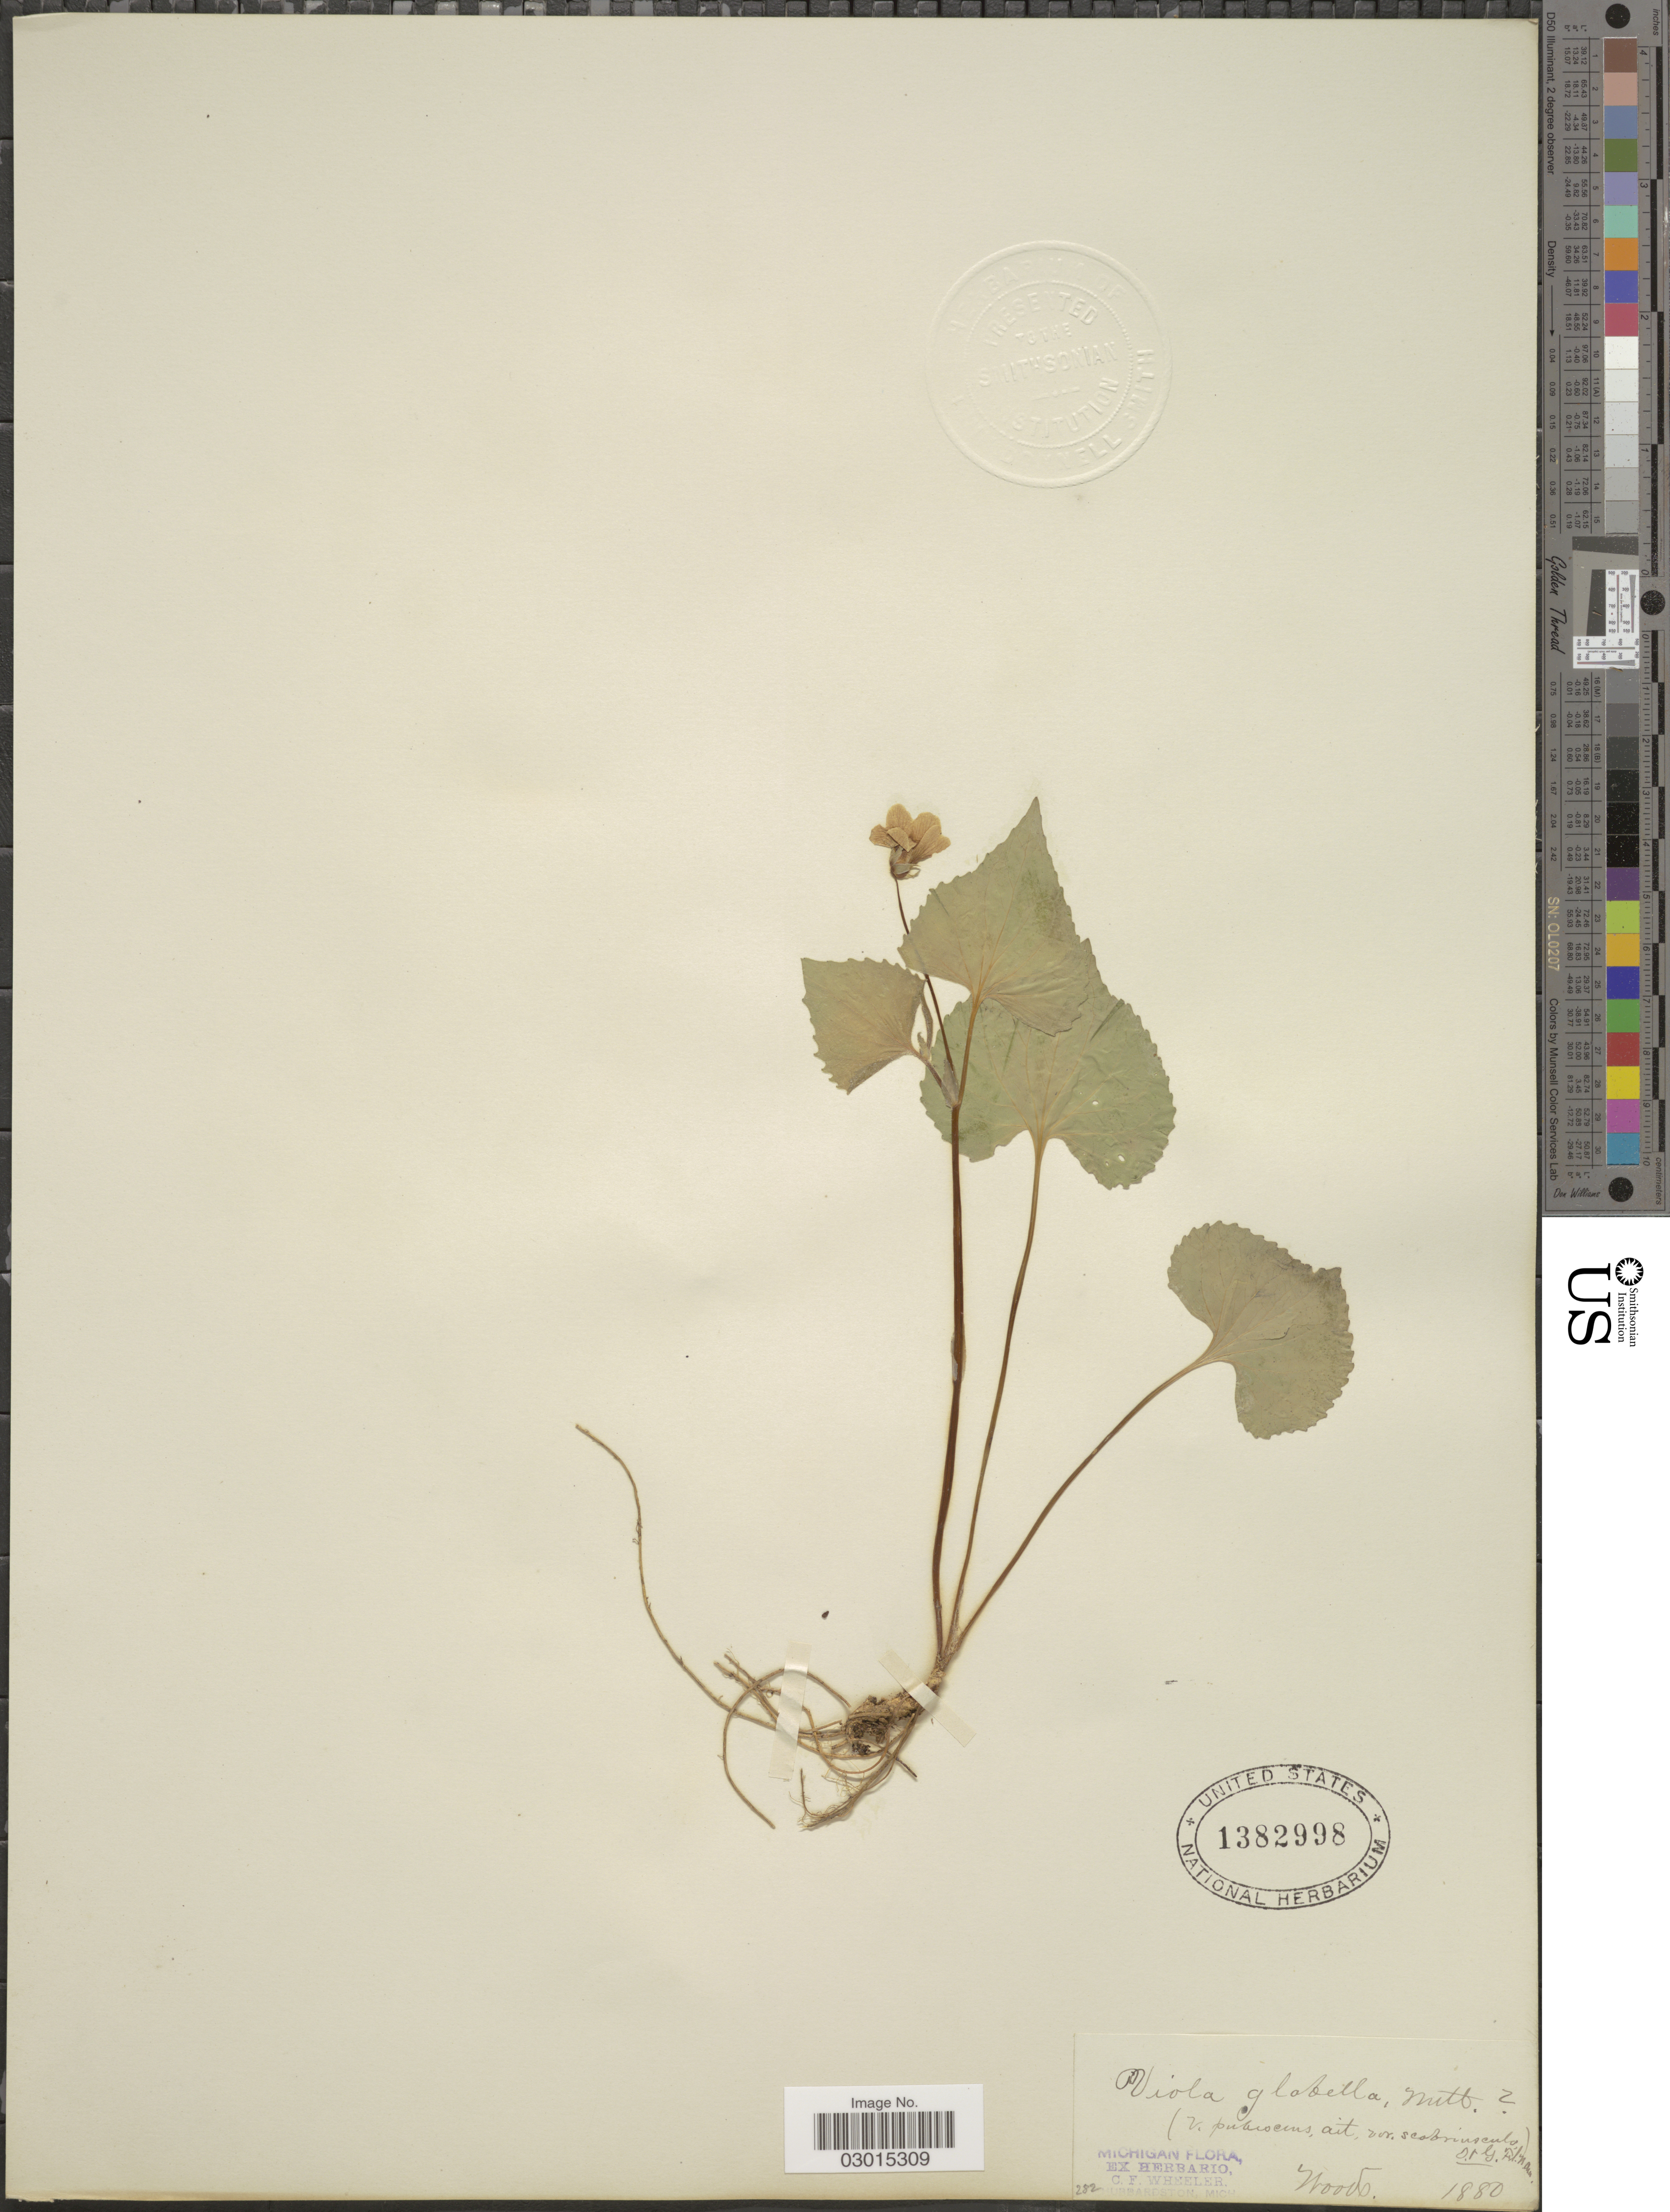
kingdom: Plantae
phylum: Tracheophyta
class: Magnoliopsida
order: Malpighiales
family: Violaceae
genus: Viola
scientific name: Viola glabella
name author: Nutt.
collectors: C. Wheeler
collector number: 282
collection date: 1880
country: United States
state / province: Michigan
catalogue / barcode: US 1382998